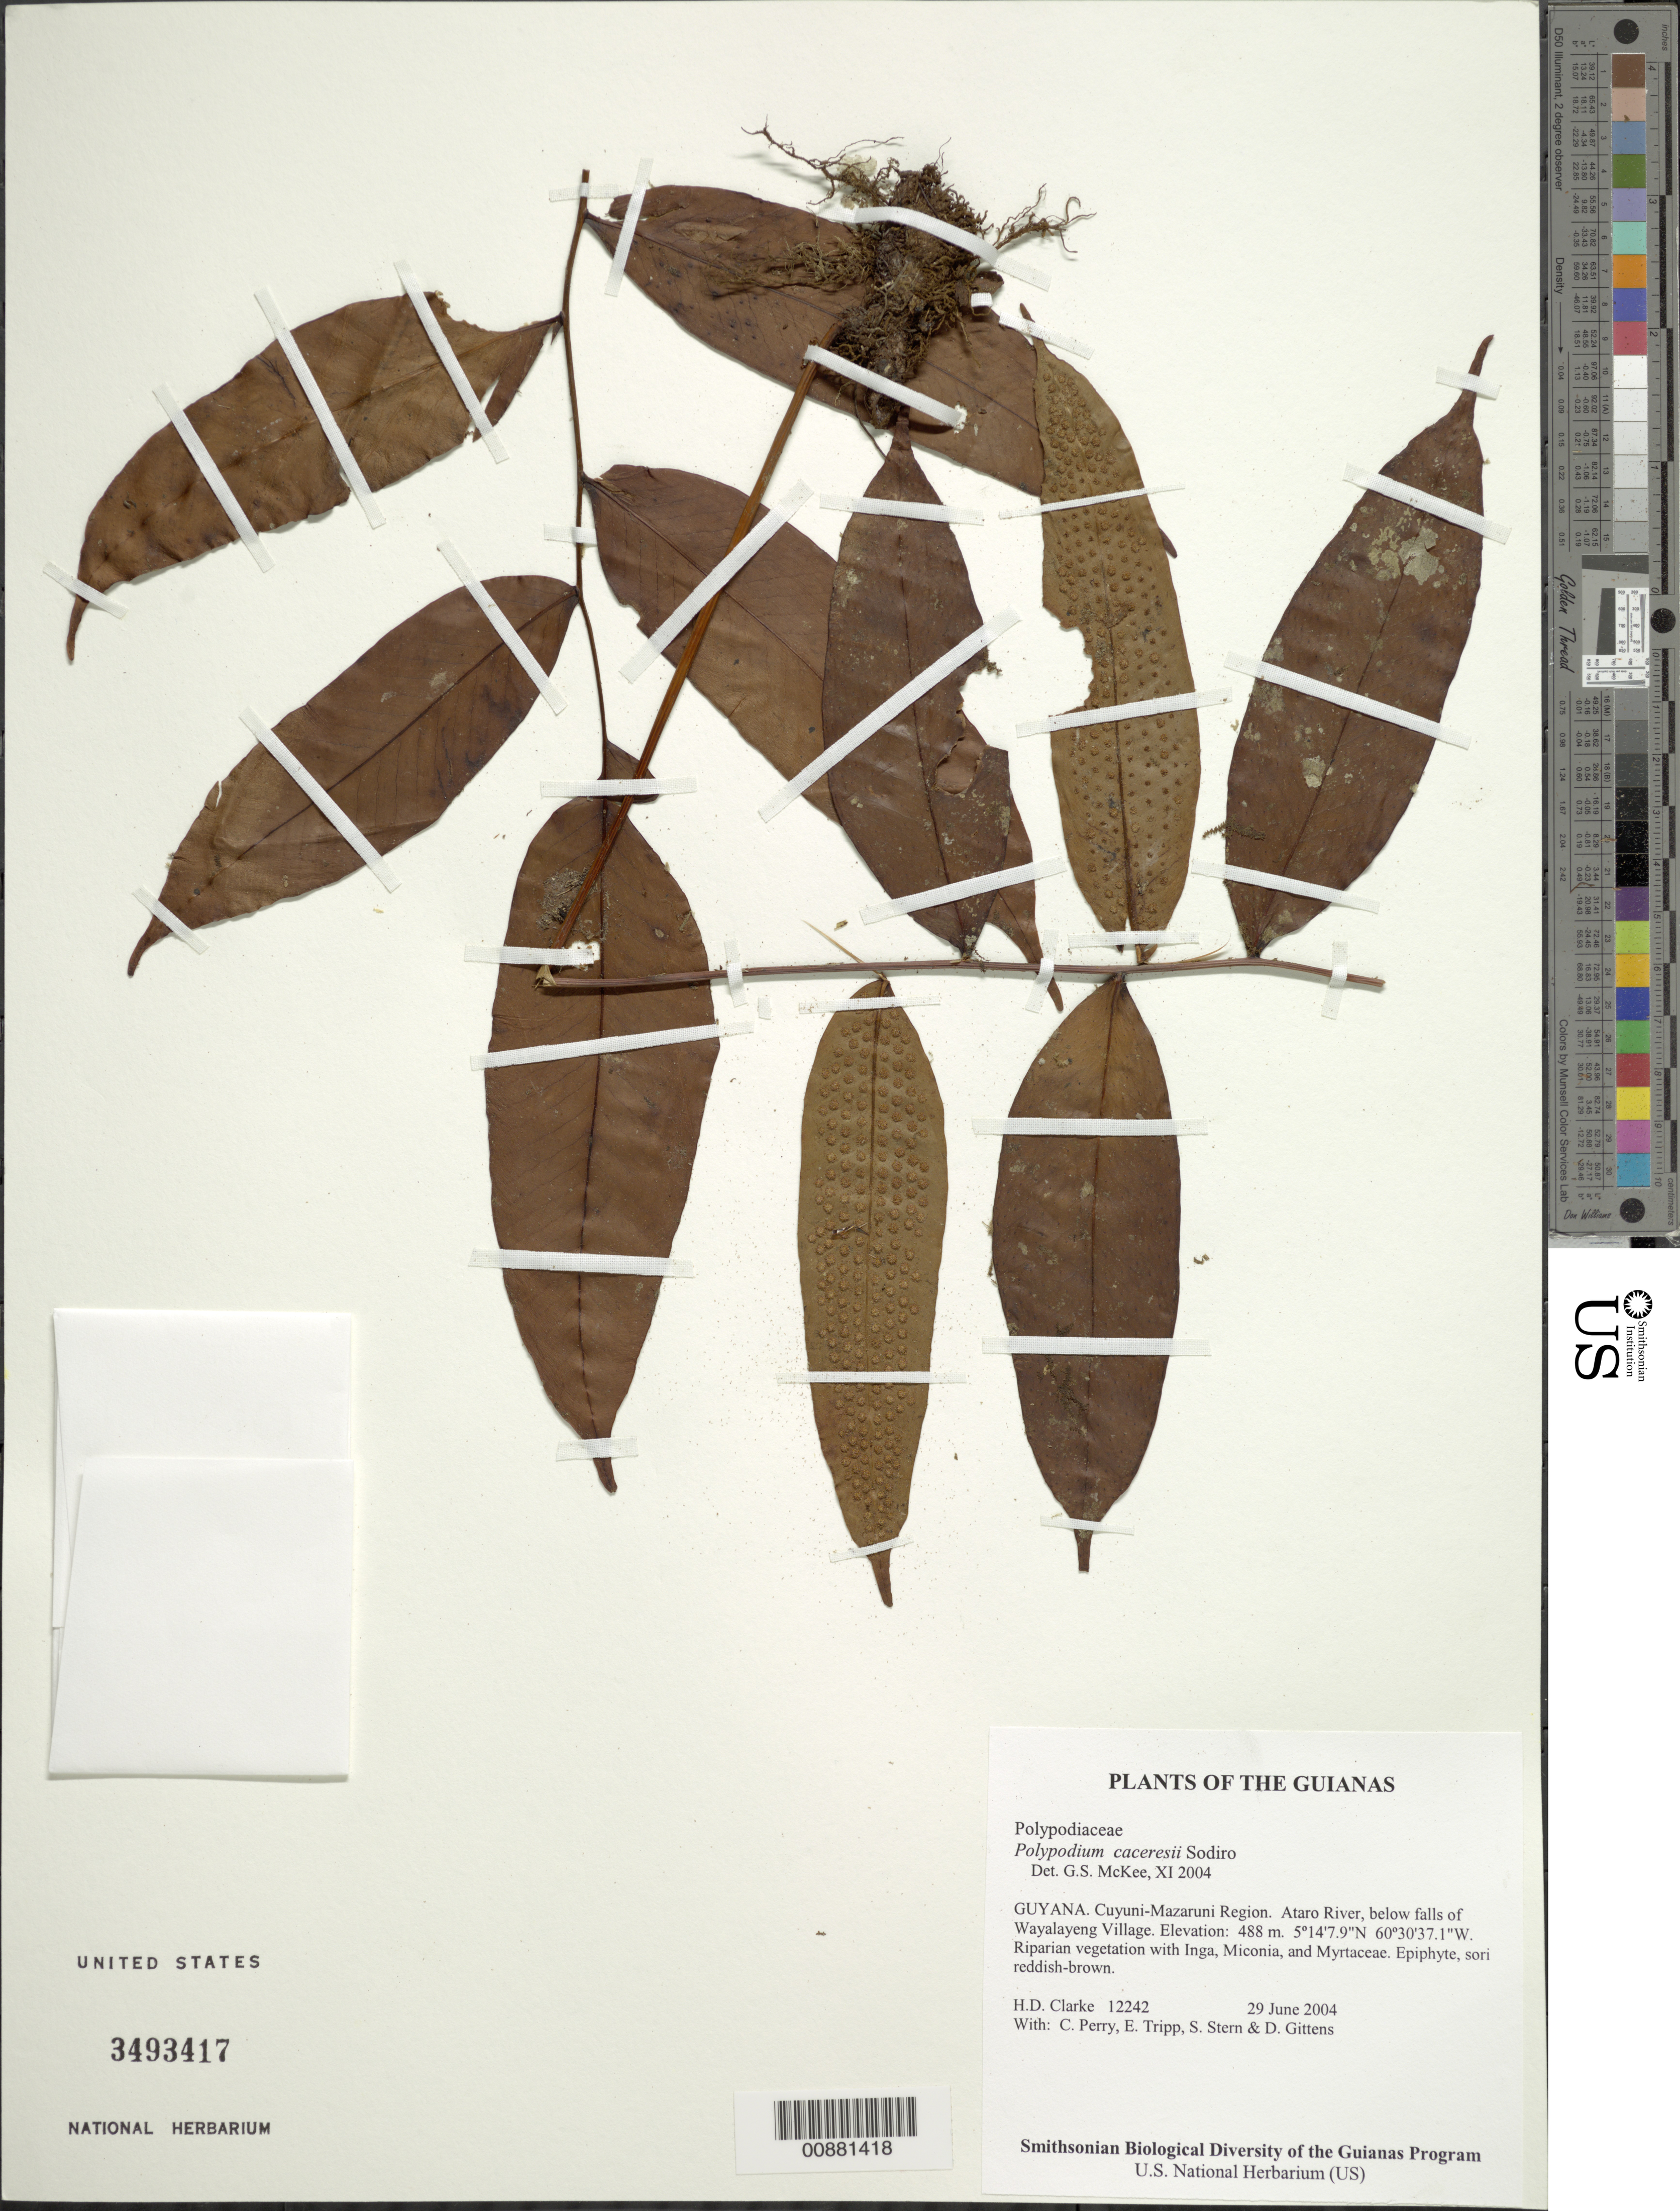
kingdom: Plantae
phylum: Tracheophyta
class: Polypodiopsida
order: Polypodiales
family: Polypodiaceae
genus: Serpocaulon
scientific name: Serpocaulon caceresii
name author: A.R. Sm.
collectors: H. D. Clarke, C. Perry, E. Tripp, S. R. Stern & D. Gittens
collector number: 12242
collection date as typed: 29 June 2004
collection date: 2004-06-29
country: Guyana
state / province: Cuyuni-Mazaruni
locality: Ataro River, below falls of Wayalayeng Village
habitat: Riparian vegetation with Inga, Miconia, and Myrtaceae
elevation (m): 488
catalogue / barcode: US 3493417